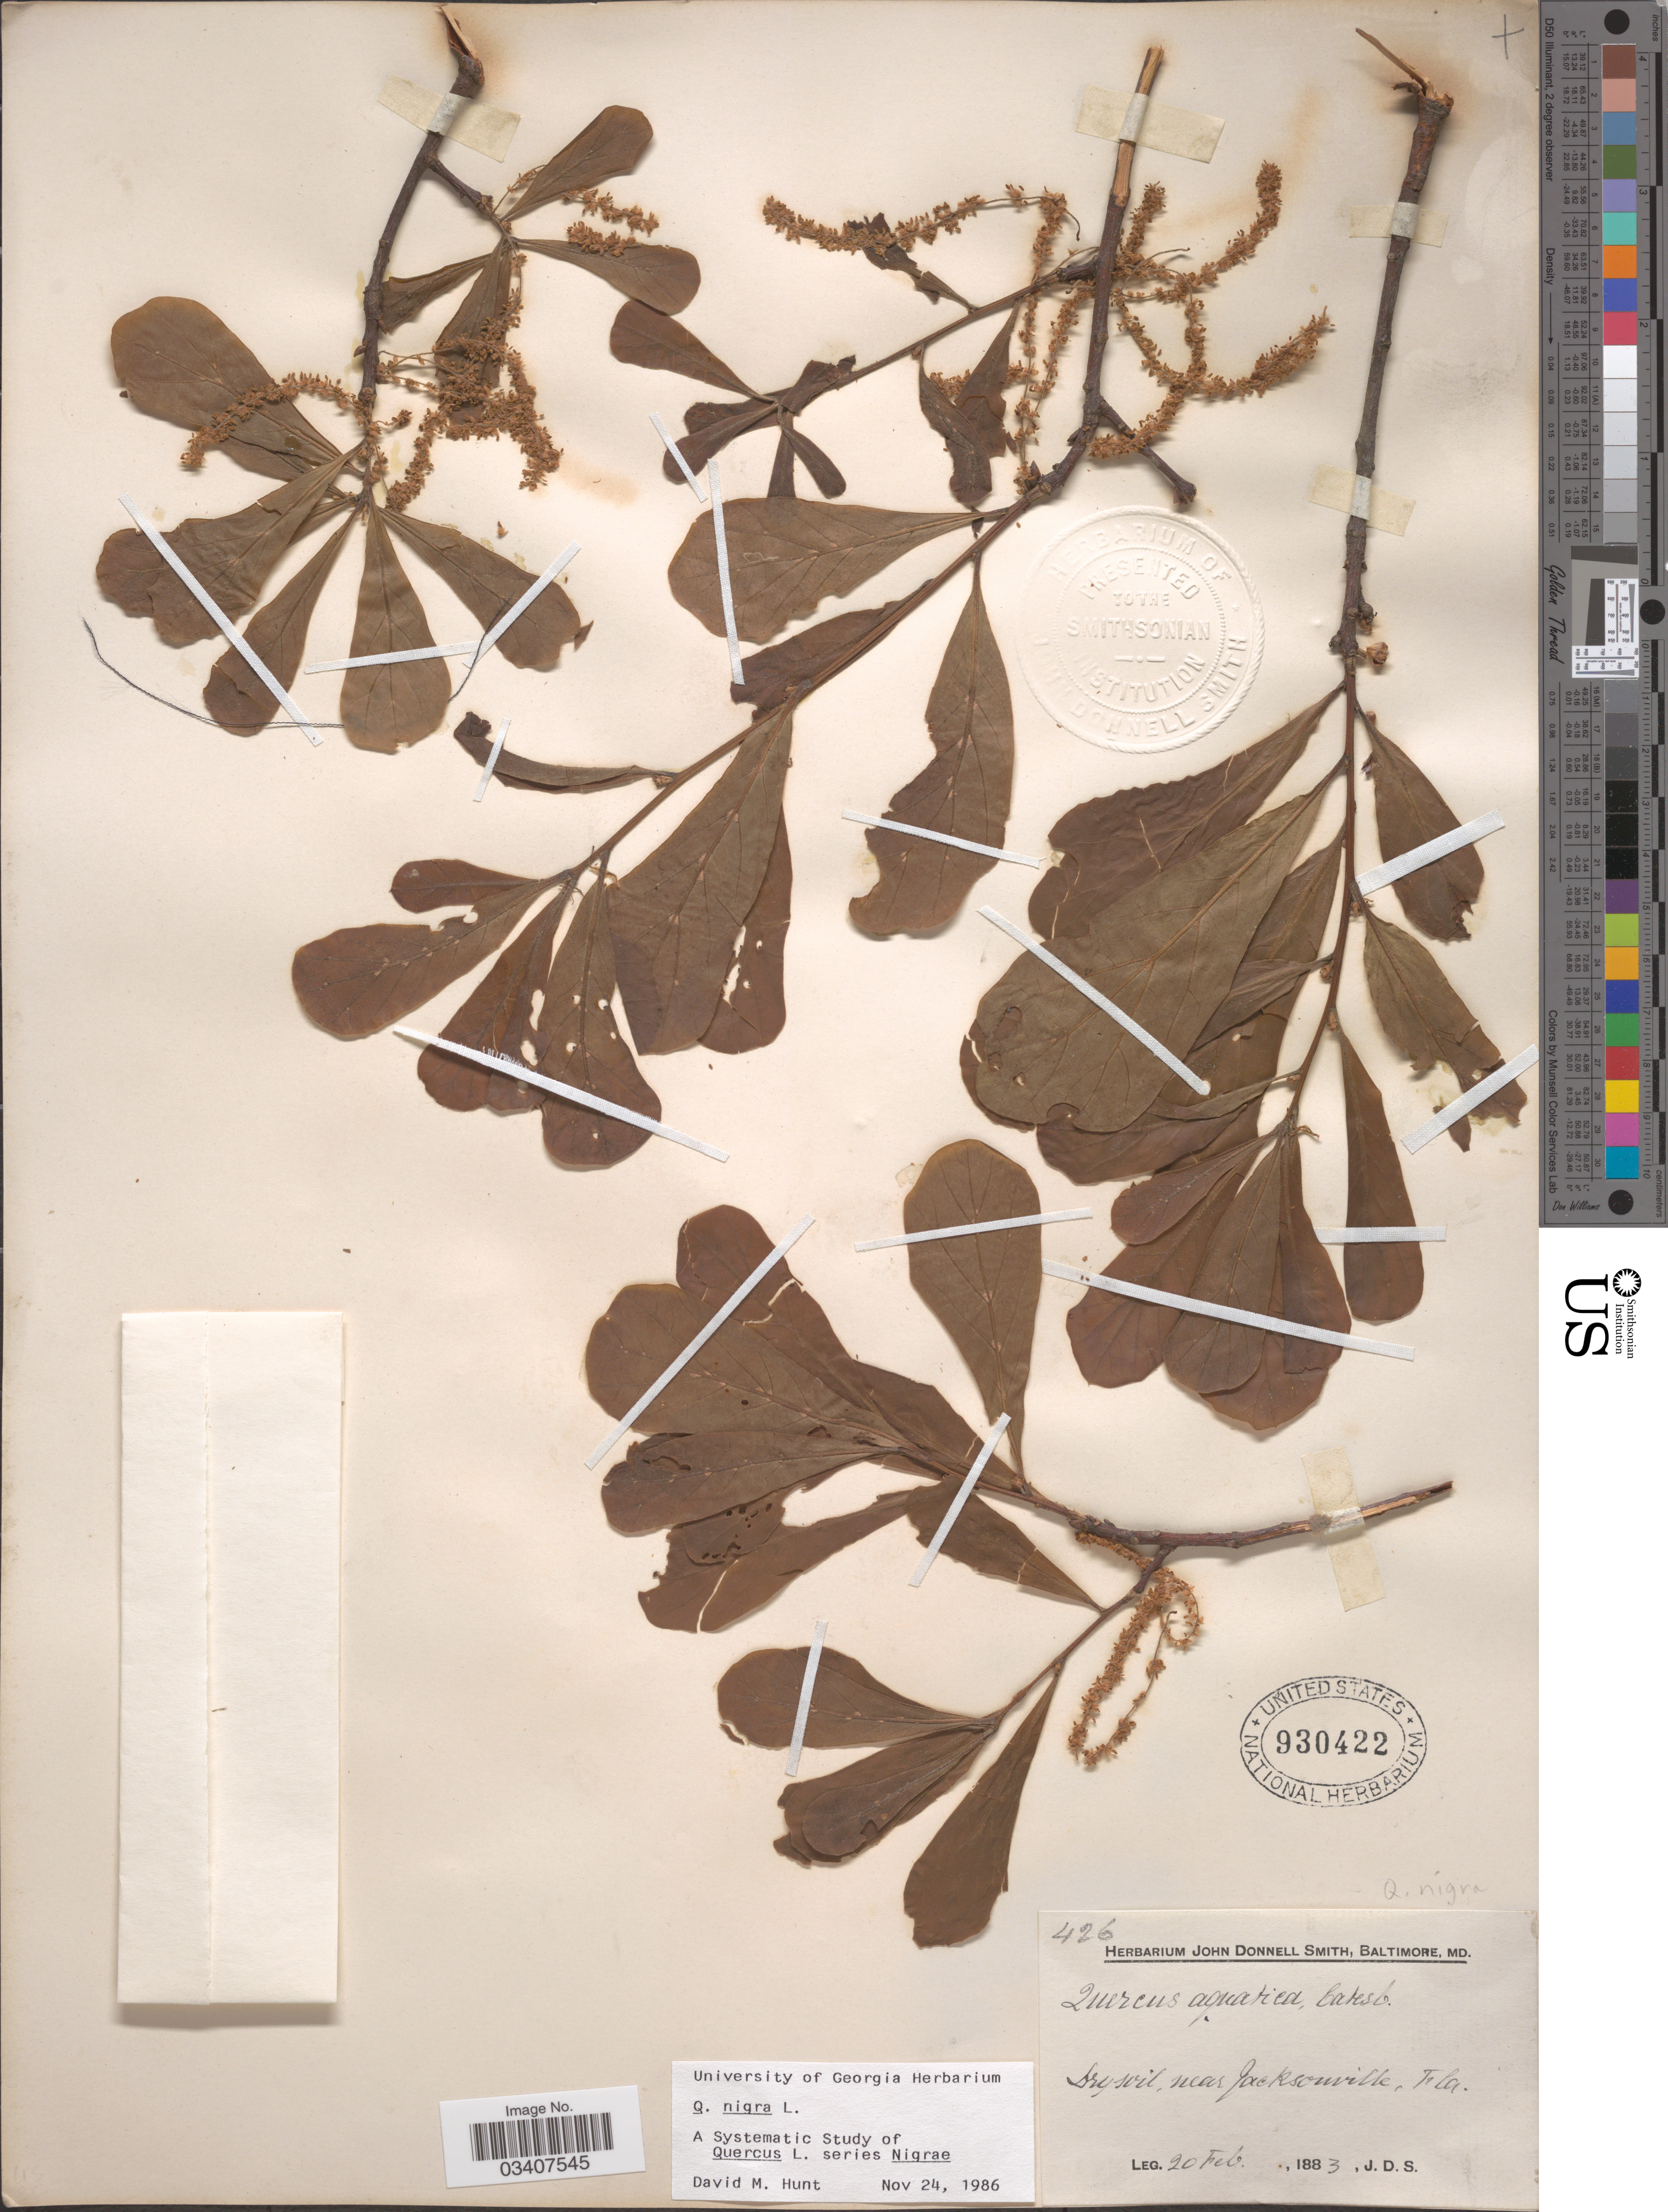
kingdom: Plantae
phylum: Tracheophyta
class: Magnoliopsida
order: Fagales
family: Fagaceae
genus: Quercus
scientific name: Quercus nigra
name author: L.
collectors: J. Donnell Smith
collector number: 426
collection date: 1883-02-20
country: United States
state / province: Florida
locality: Dry soil, near Jacksonville.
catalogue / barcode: US 930422